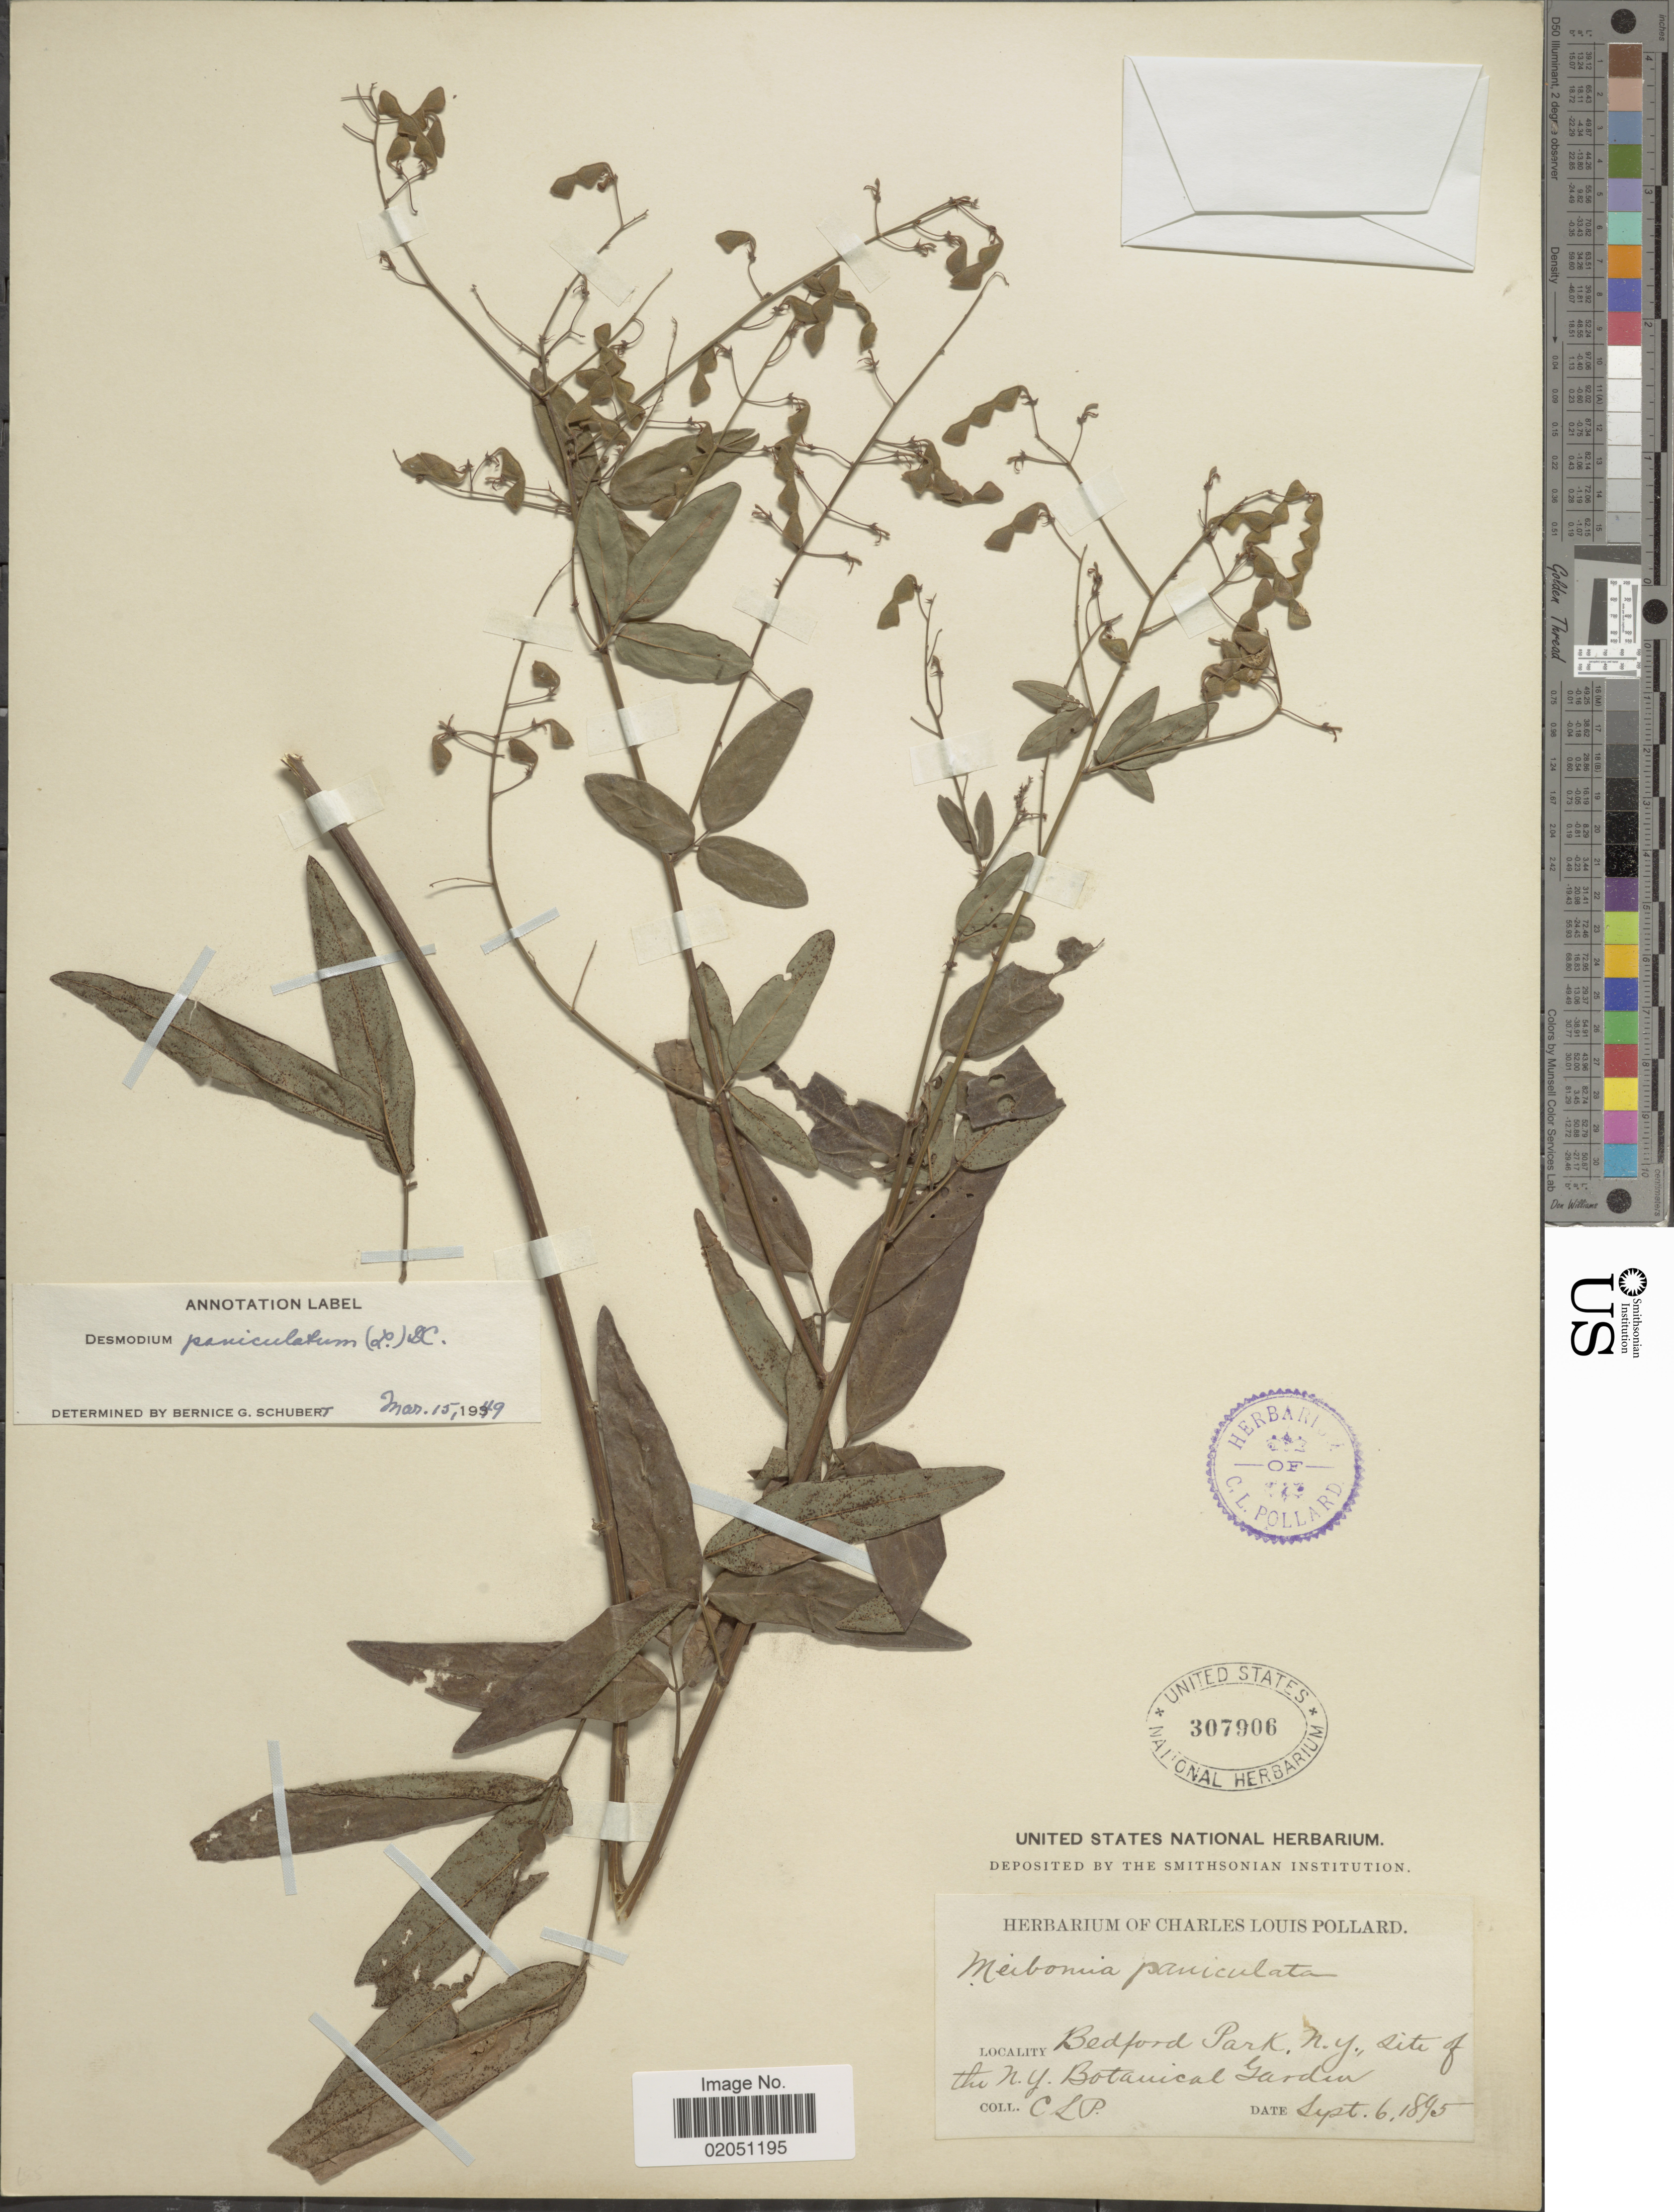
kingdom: Plantae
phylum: Tracheophyta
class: Magnoliopsida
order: Fabales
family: Fabaceae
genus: Desmodium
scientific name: Desmodium paniculatum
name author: (L.) DC.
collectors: C. L. Pollard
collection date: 1895-09-06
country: United States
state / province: New York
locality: Bedford park, N.Y., site of the Ny. Y Botanical Garden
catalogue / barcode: US 307906